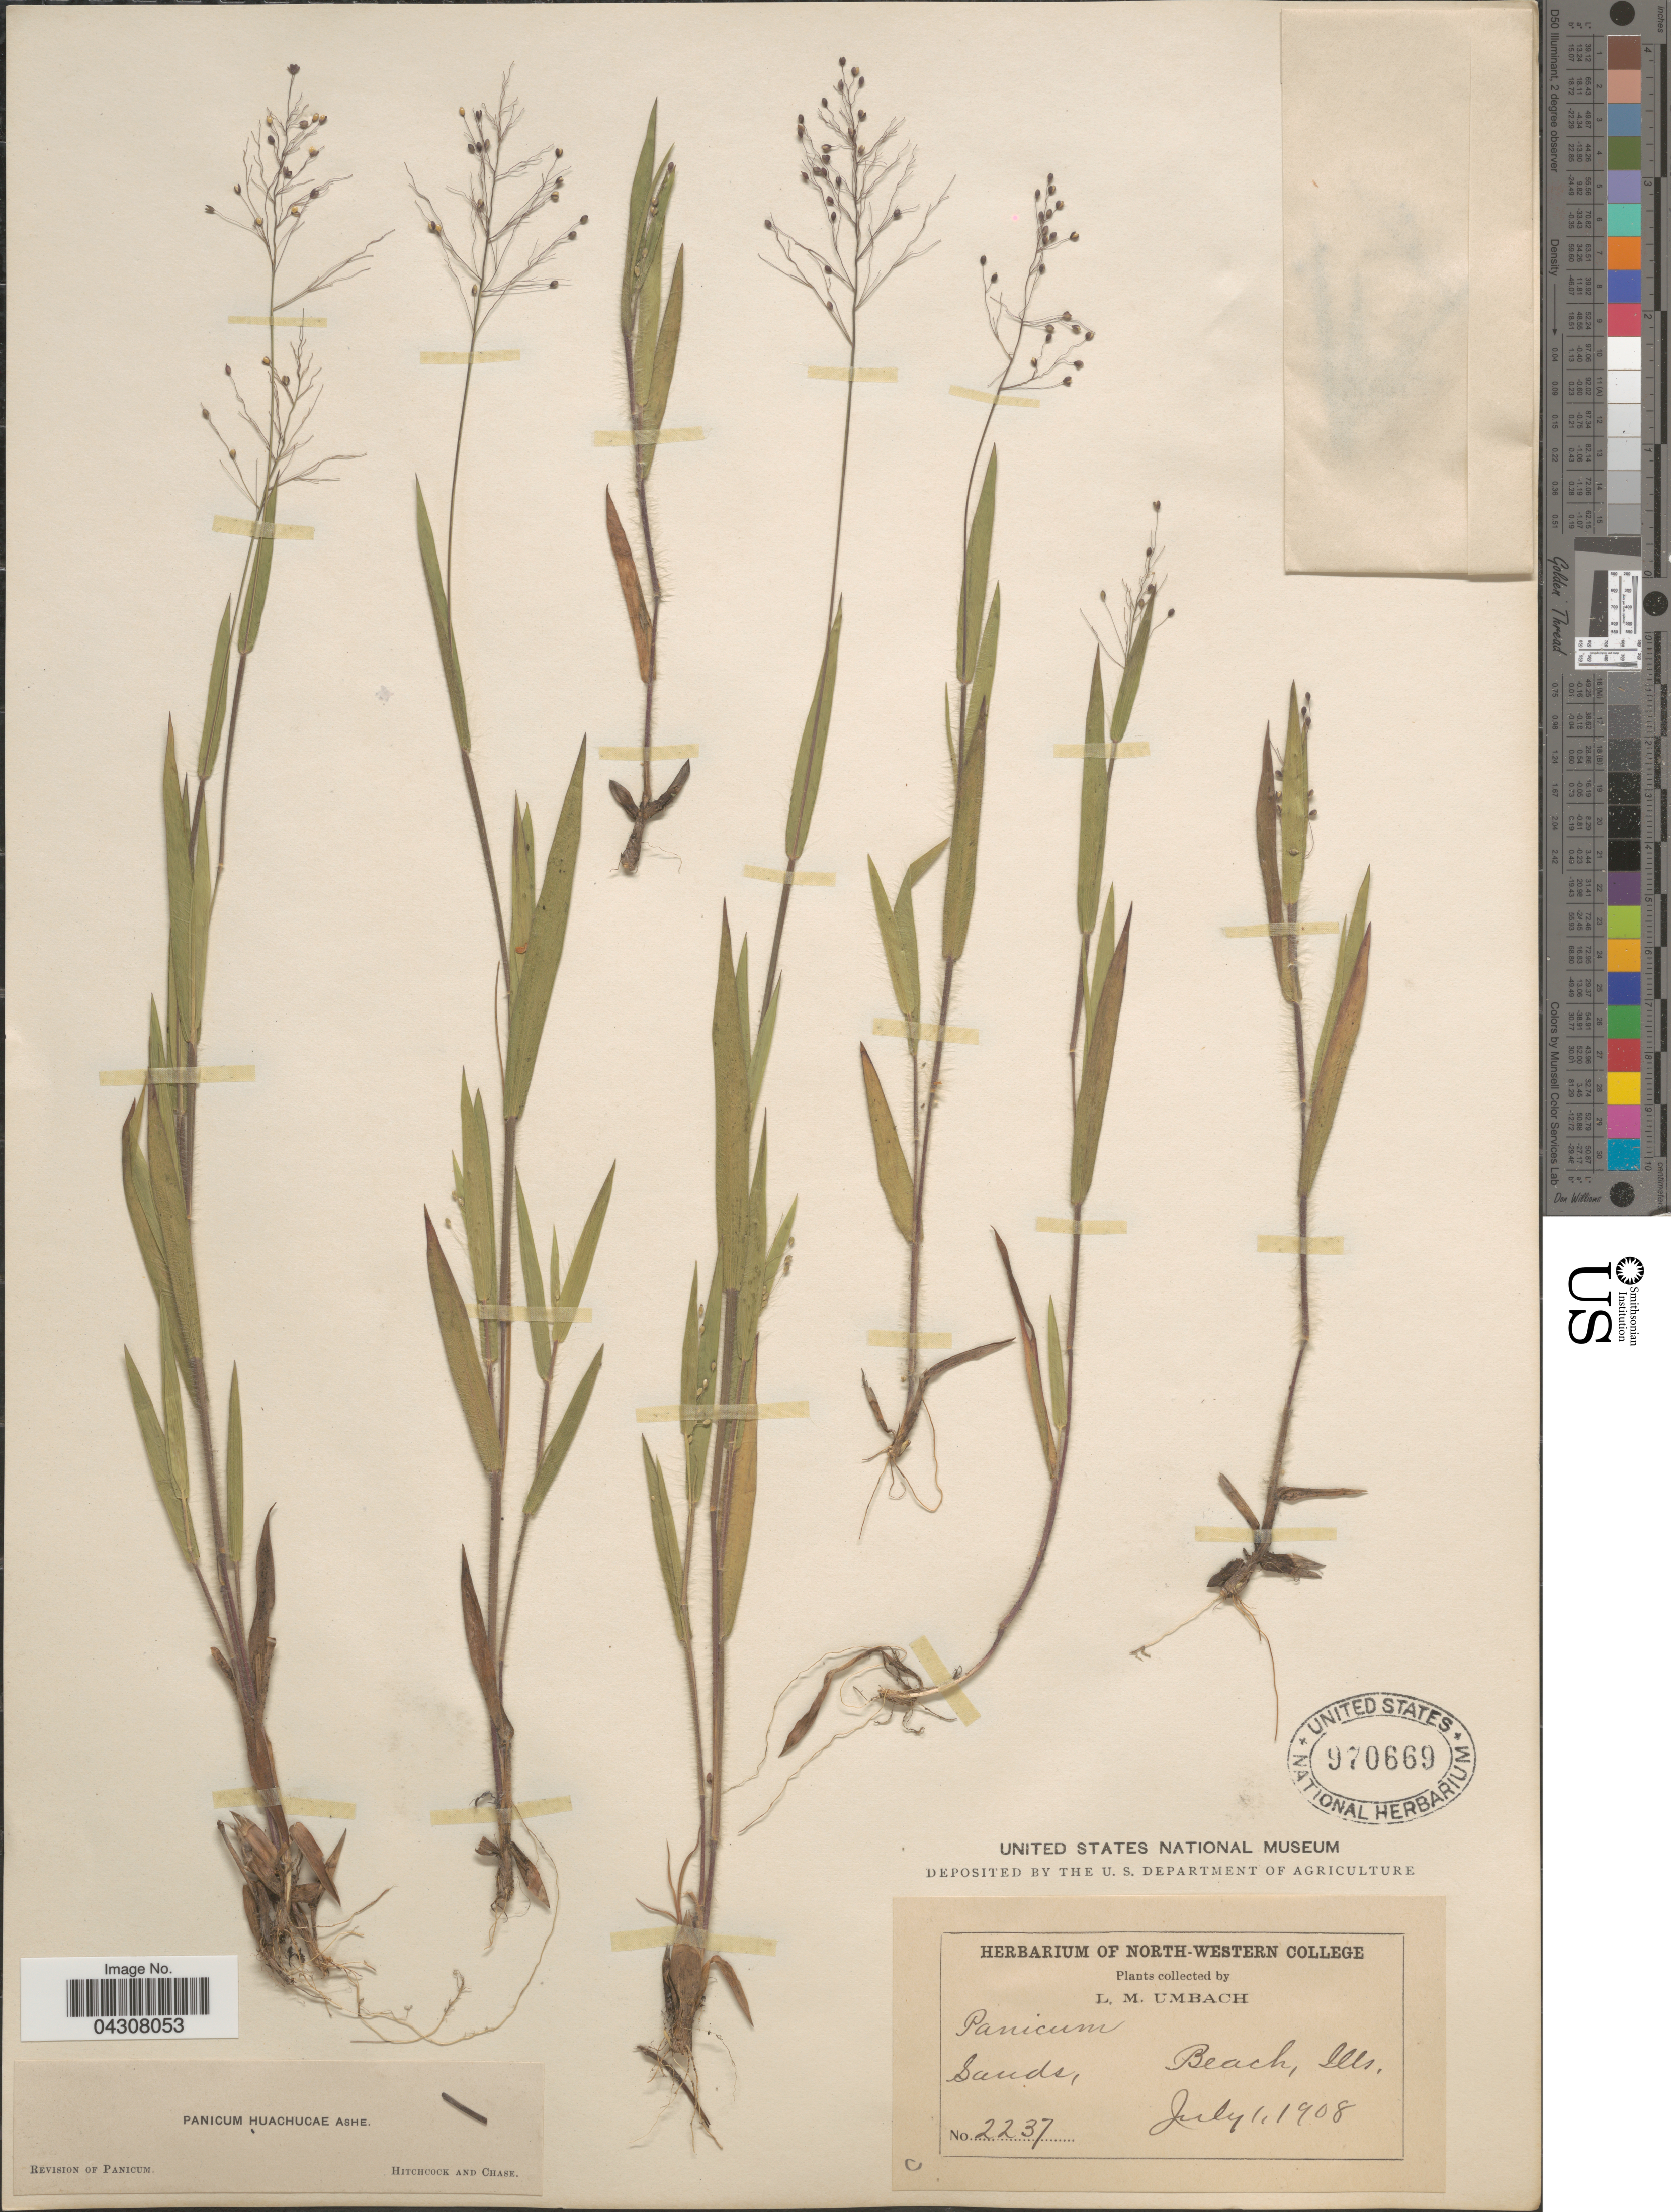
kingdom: Plantae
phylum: Tracheophyta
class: Liliopsida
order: Poales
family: Poaceae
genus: Dichanthelium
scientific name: Dichanthelium acuminatum var. acuminatum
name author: (Sw.) Gould & C.A. Clark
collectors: L. M. Umbach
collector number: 2237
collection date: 1908-07-01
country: United States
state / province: Illinois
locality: Sands, Beach.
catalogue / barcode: US 970669